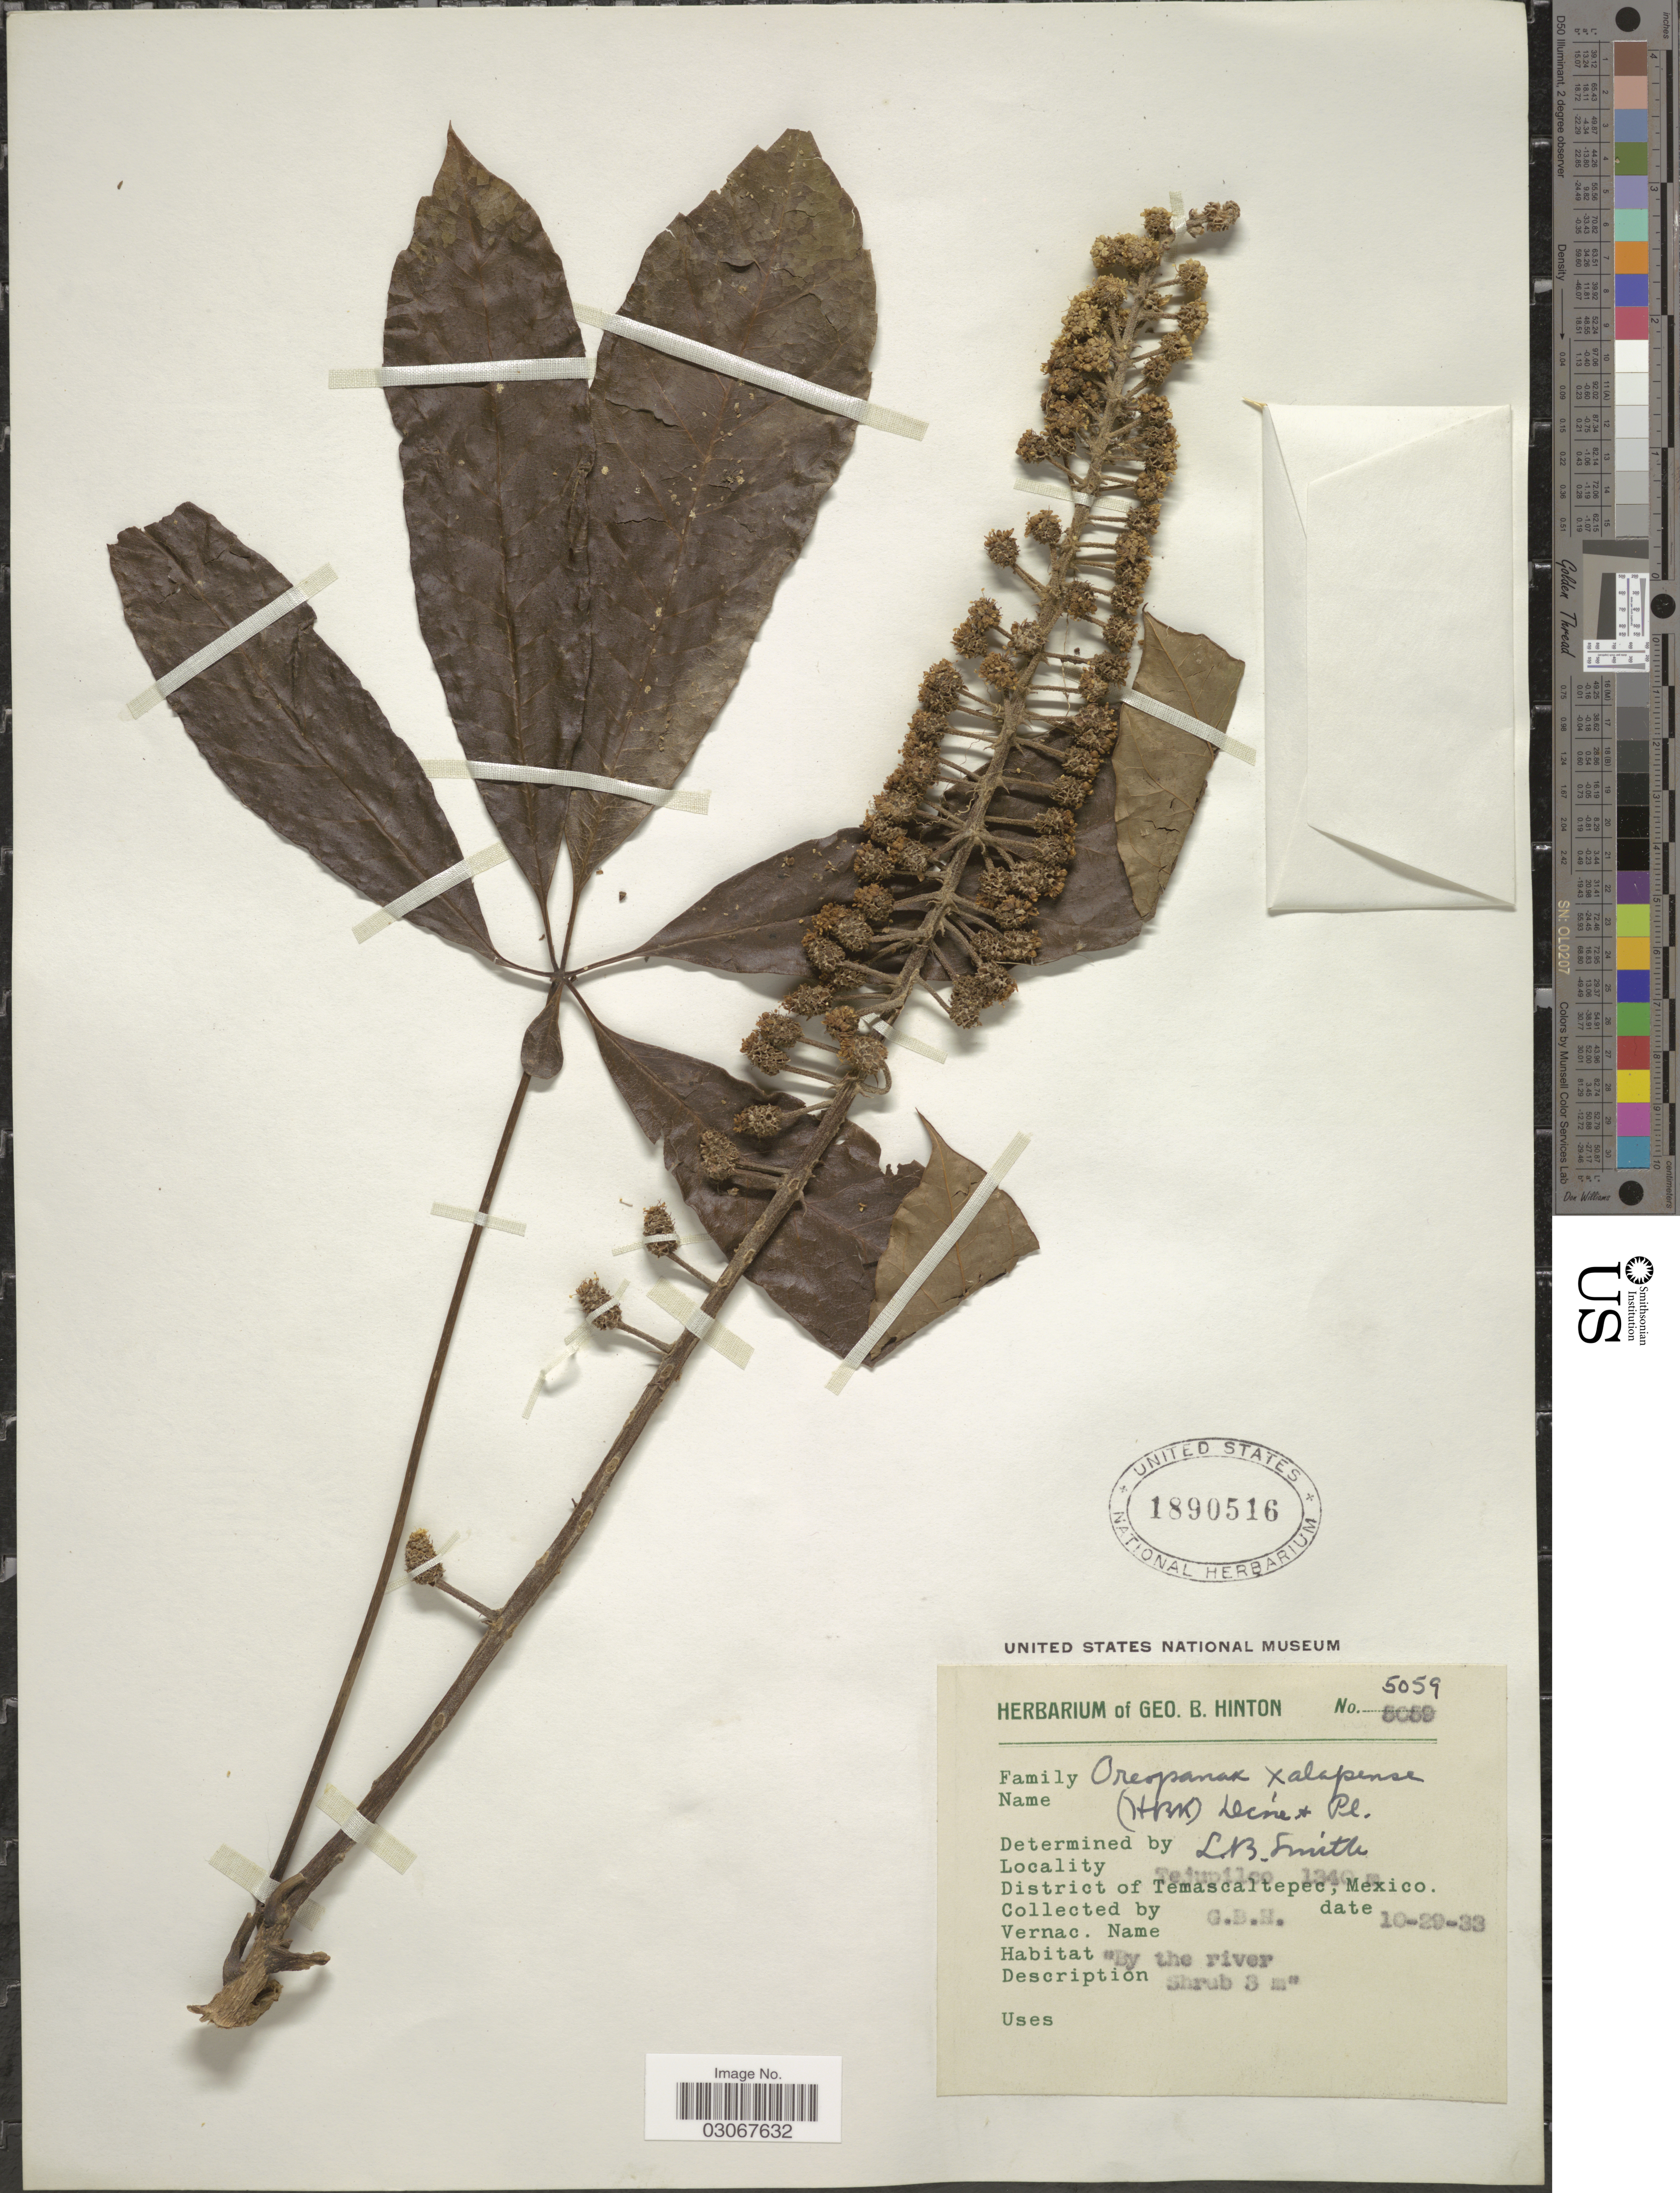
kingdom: Plantae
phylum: Tracheophyta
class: Magnoliopsida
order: Apiales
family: Araliaceae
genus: Oreopanax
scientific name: Oreopanax xalapensis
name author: (Kunth) Decne. & Planch.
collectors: G. B. Hinton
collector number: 5059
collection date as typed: Transcribed d/m/y: 29/10/33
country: Mexico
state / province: México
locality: Tejupilco. District of Temascaltepec.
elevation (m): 1340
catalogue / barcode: US 1890516